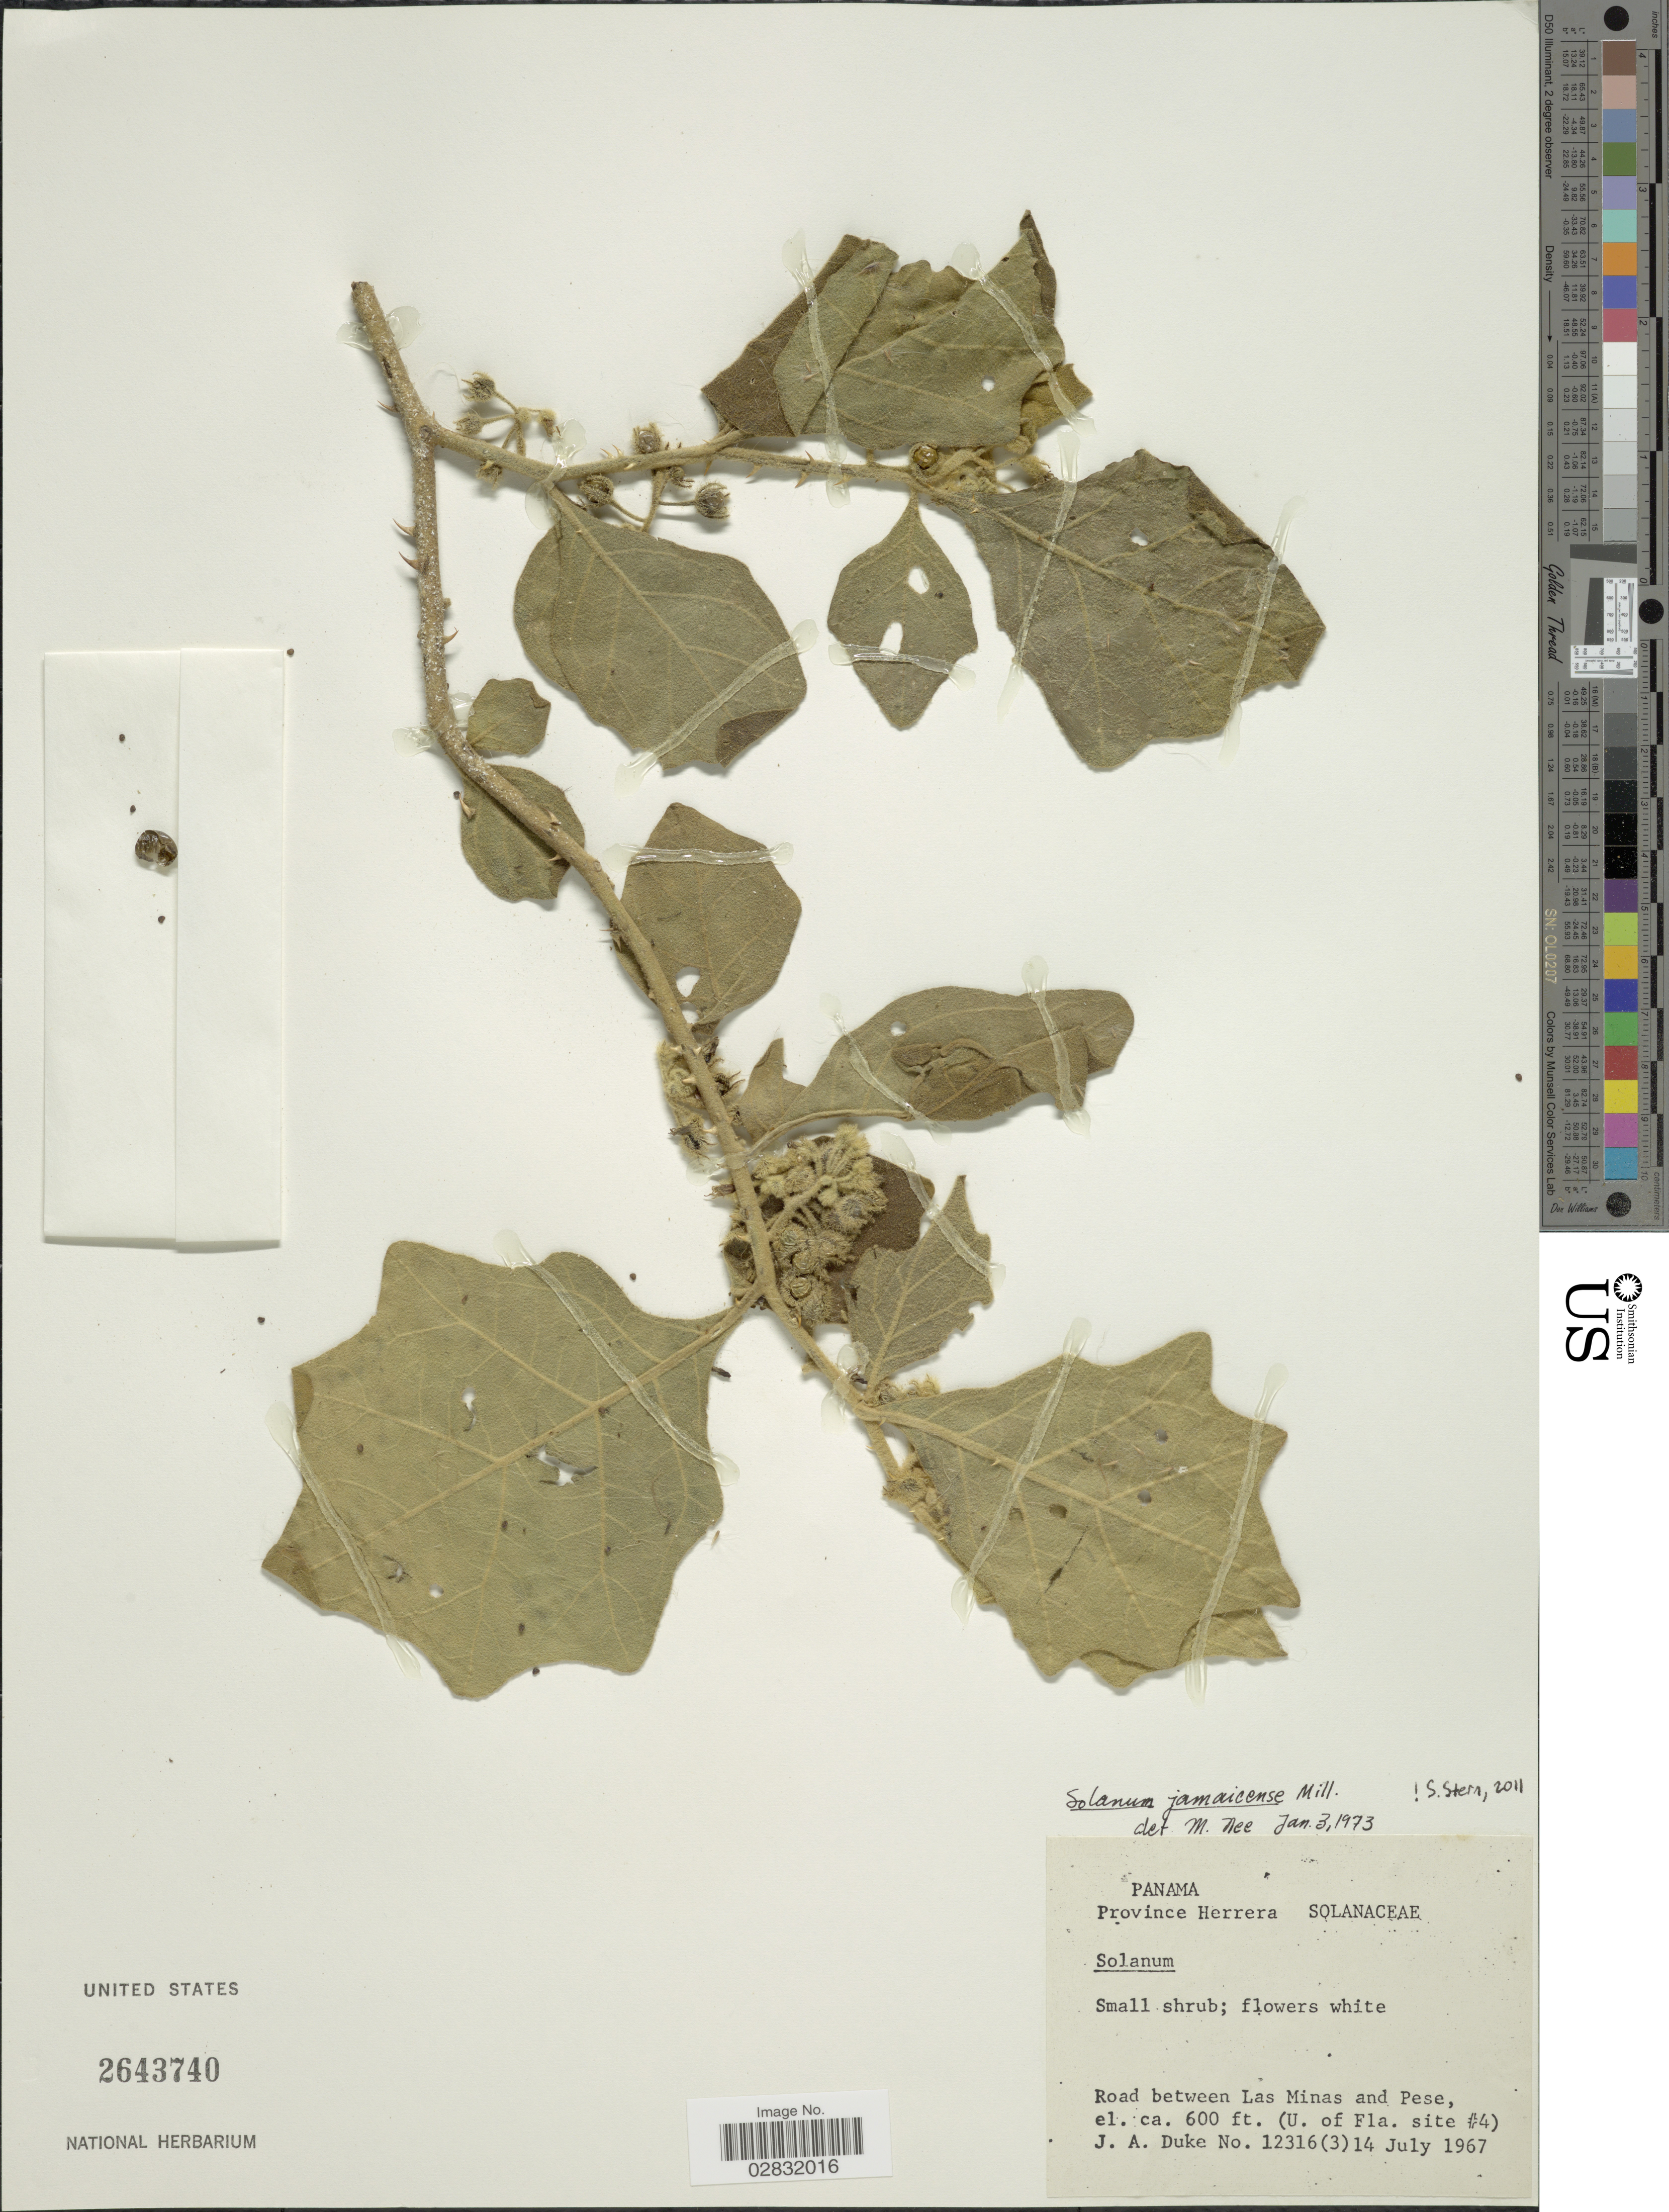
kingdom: Plantae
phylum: Tracheophyta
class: Magnoliopsida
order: Solanales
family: Solanaceae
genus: Solanum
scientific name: Solanum jamaicense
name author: Mill.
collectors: J. A. Duke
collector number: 12316(3)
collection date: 1967-07-14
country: Panama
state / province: Herrera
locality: Province Herrera. Road between Las Minas and Pese. (U. of Fla. site #4).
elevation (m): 183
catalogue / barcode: US 2643740